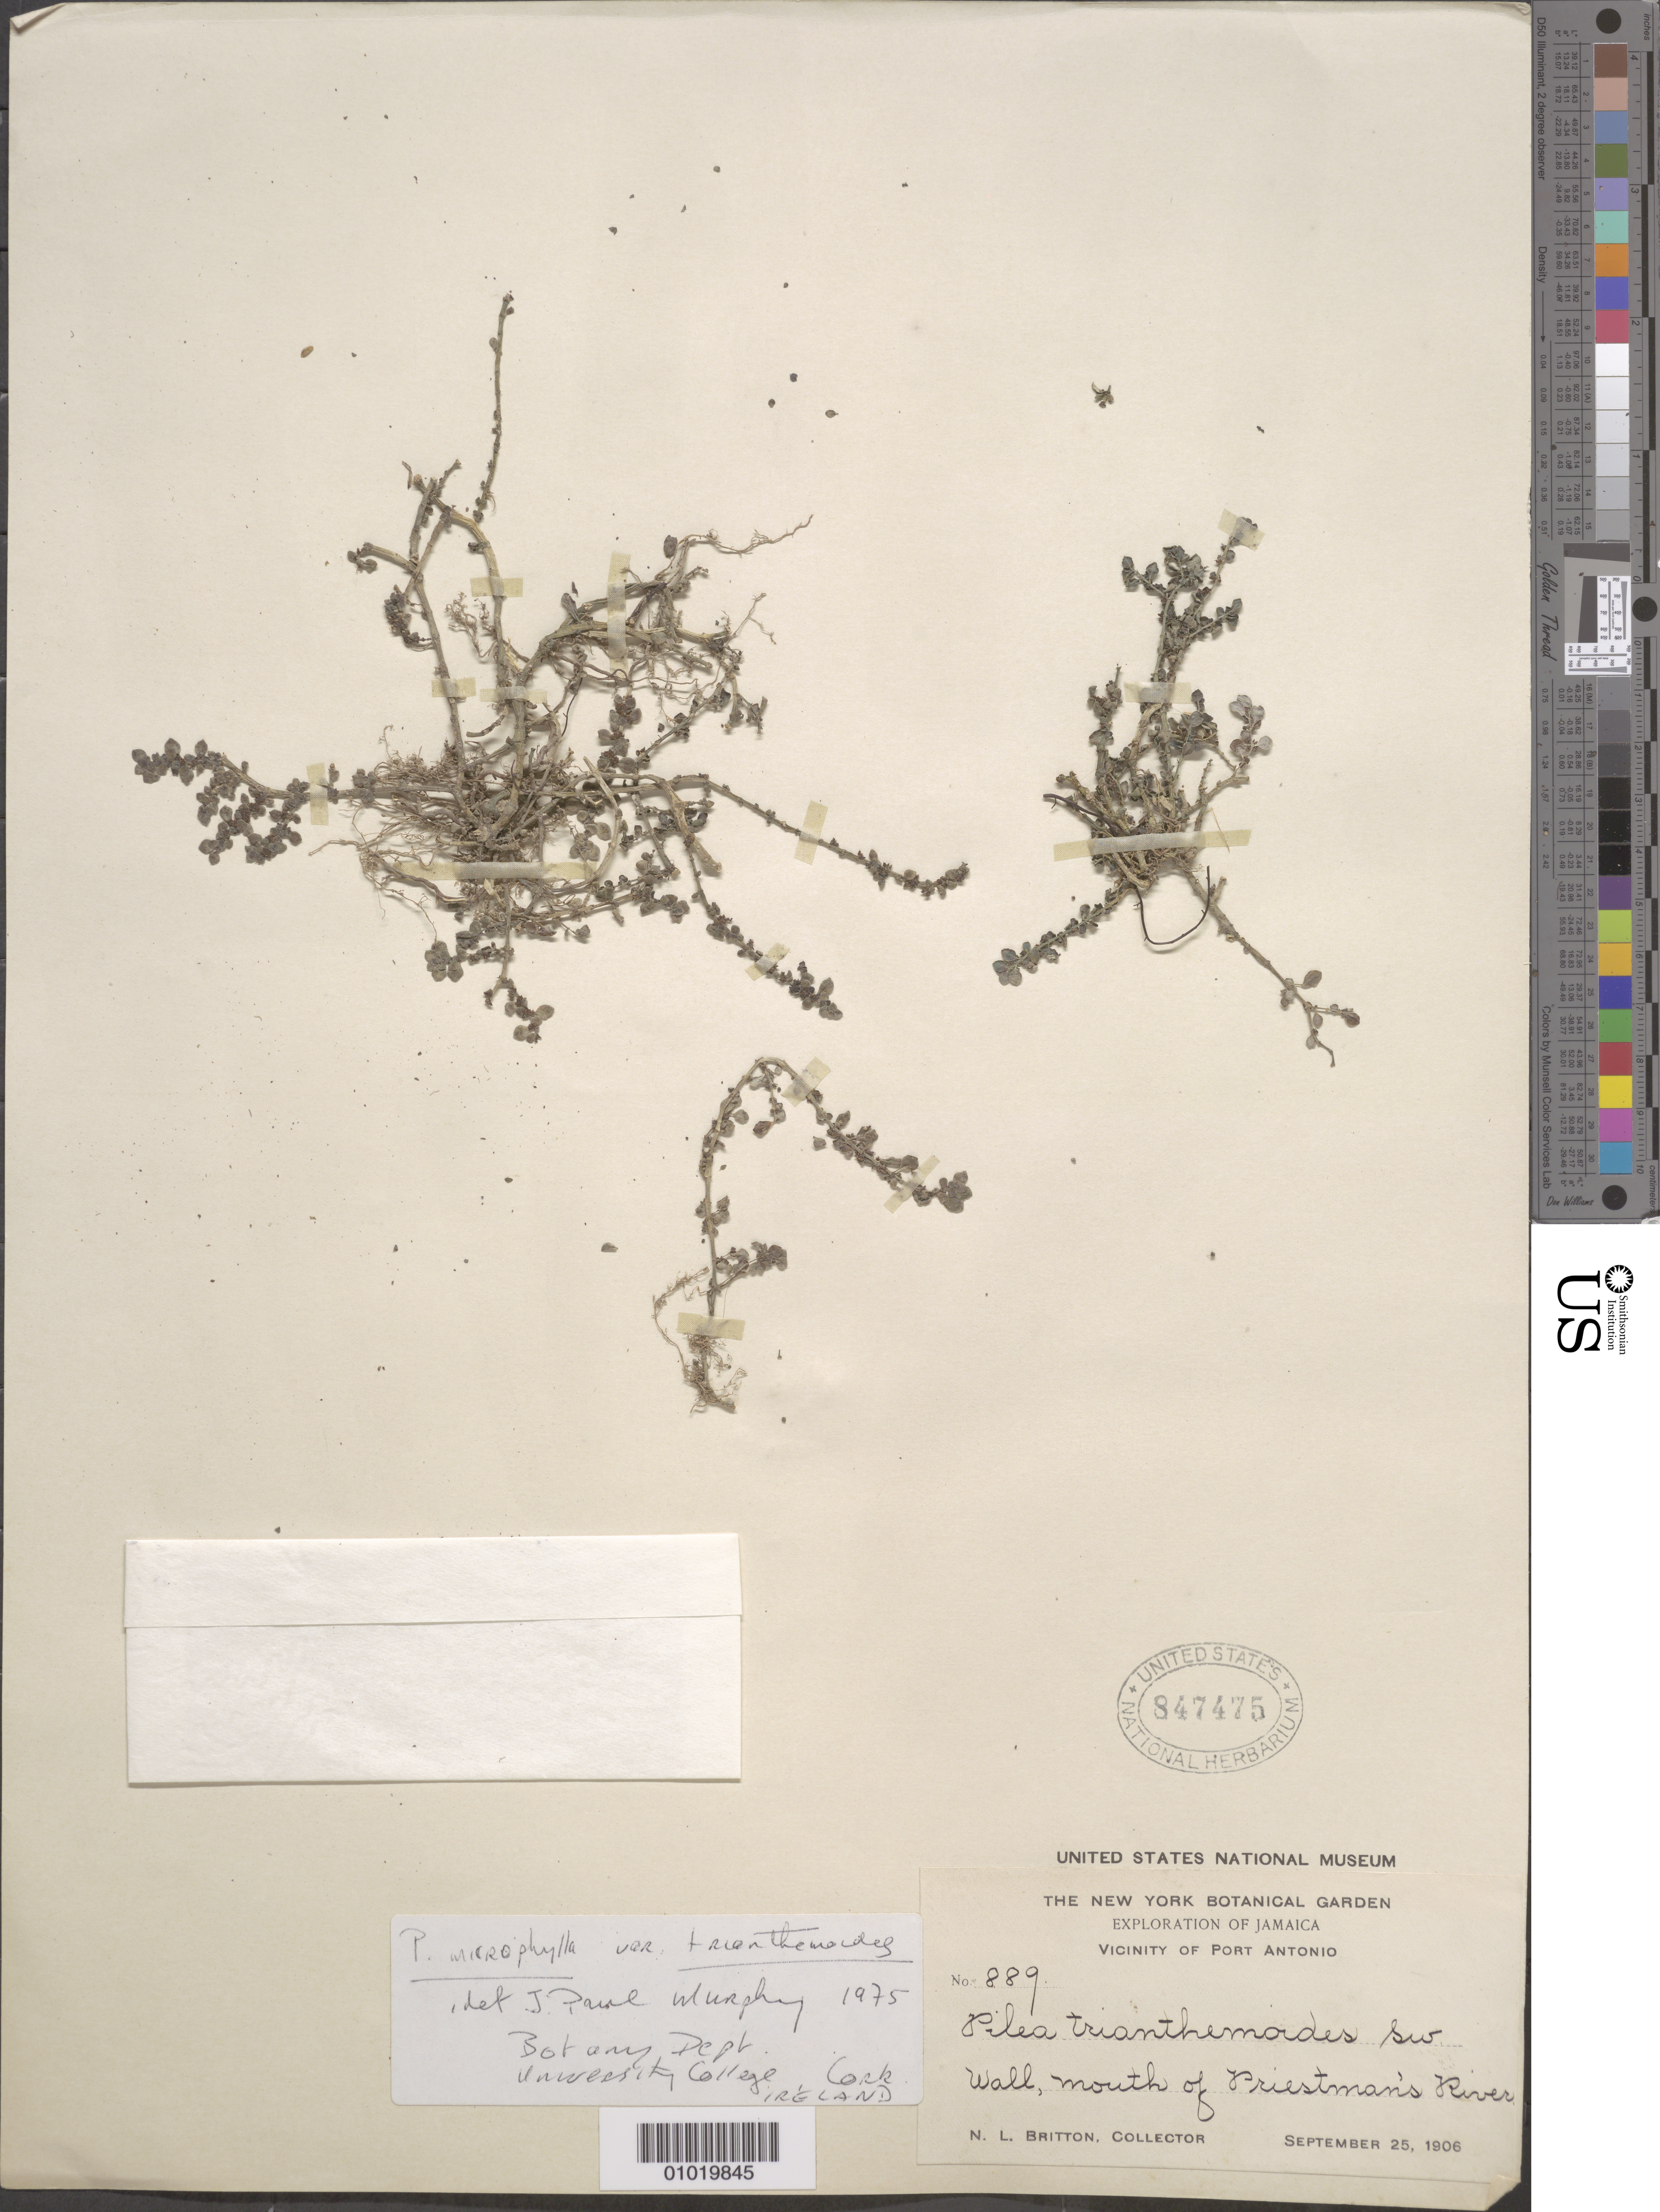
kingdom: Plantae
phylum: Tracheophyta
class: Magnoliopsida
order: Rosales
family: Urticaceae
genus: Pilea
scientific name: Pilea microphylla var. trianthemoides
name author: (Sw.) Griseb.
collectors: N. Britton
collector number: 889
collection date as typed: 25 Sep 1906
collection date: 1906-09-25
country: Jamaica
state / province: Portland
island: Jamaica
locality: Port Antonio, SW Wall, mouth of Priestman's River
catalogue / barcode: US 847475